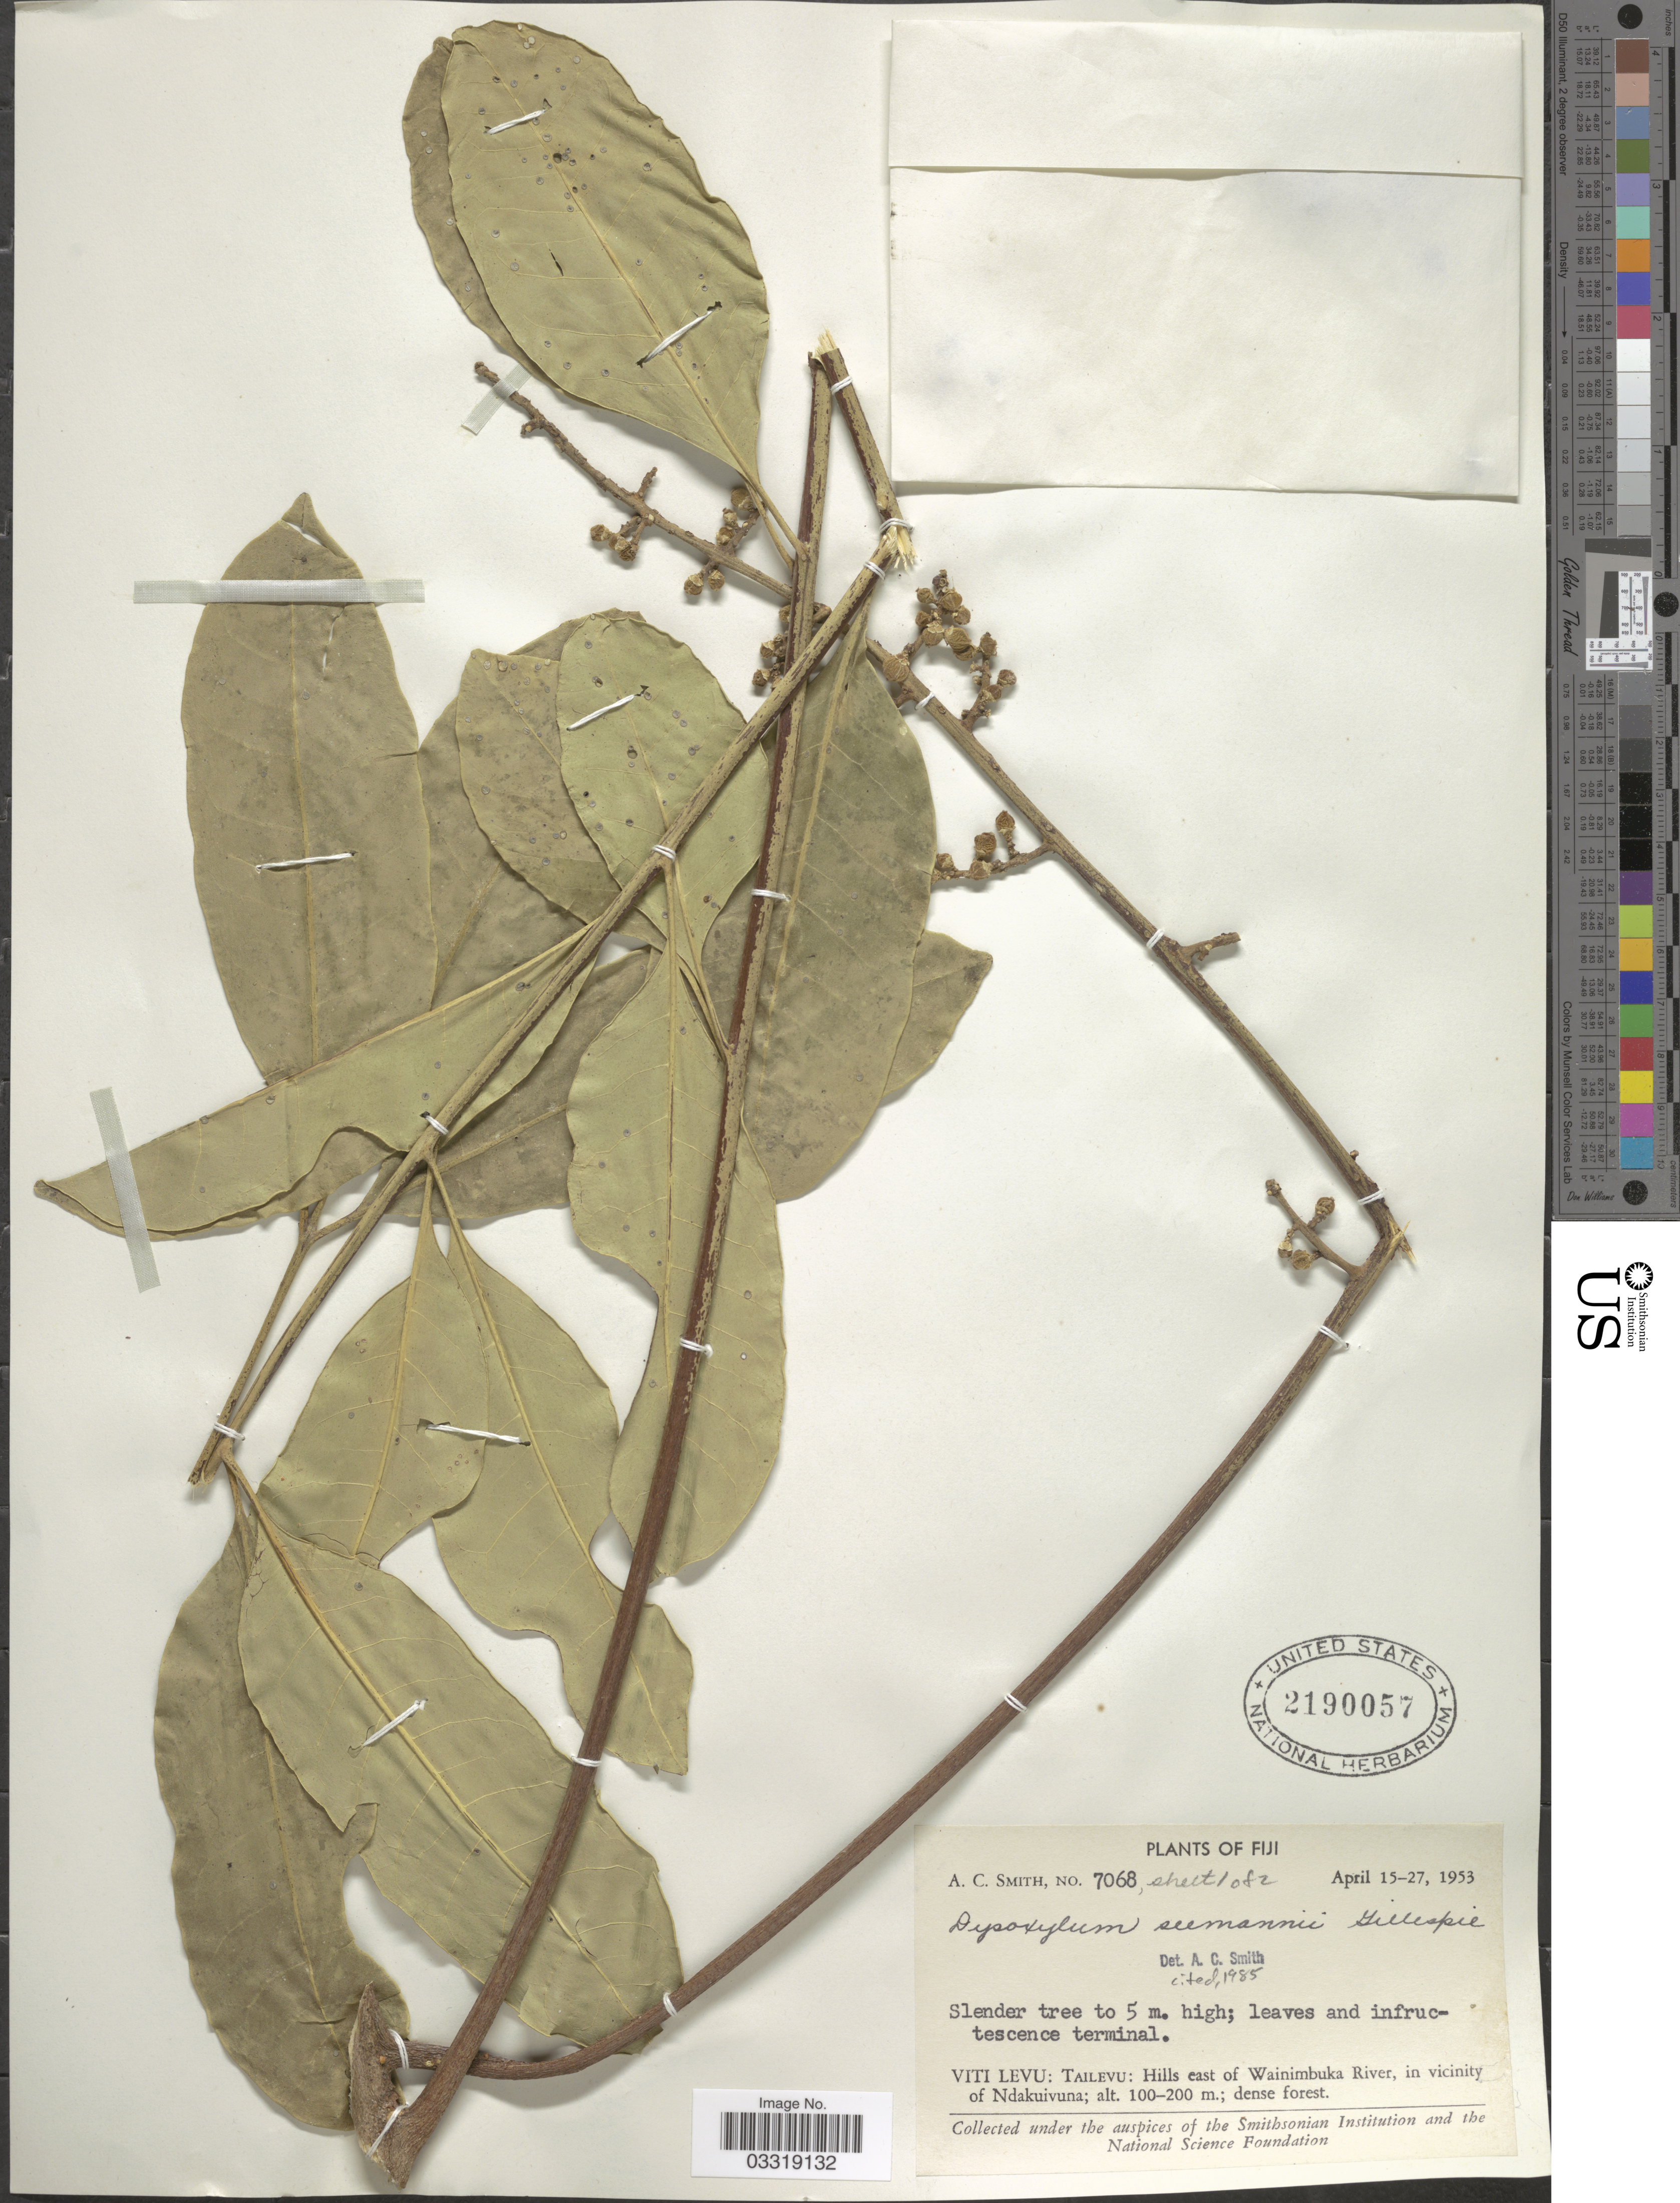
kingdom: Plantae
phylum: Tracheophyta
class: Magnoliopsida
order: Sapindales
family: Meliaceae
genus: Didymocheton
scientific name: Didymocheton multijugus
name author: (Seem.) Harms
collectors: A. C. Smith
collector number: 7068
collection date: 1953-04-15/1953-04-27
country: Fiji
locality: Viti Levu: Tailevu: Hills east of Wainimbuka River, in vicinity of Ndakuivuna.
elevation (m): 100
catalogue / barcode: US 2190057